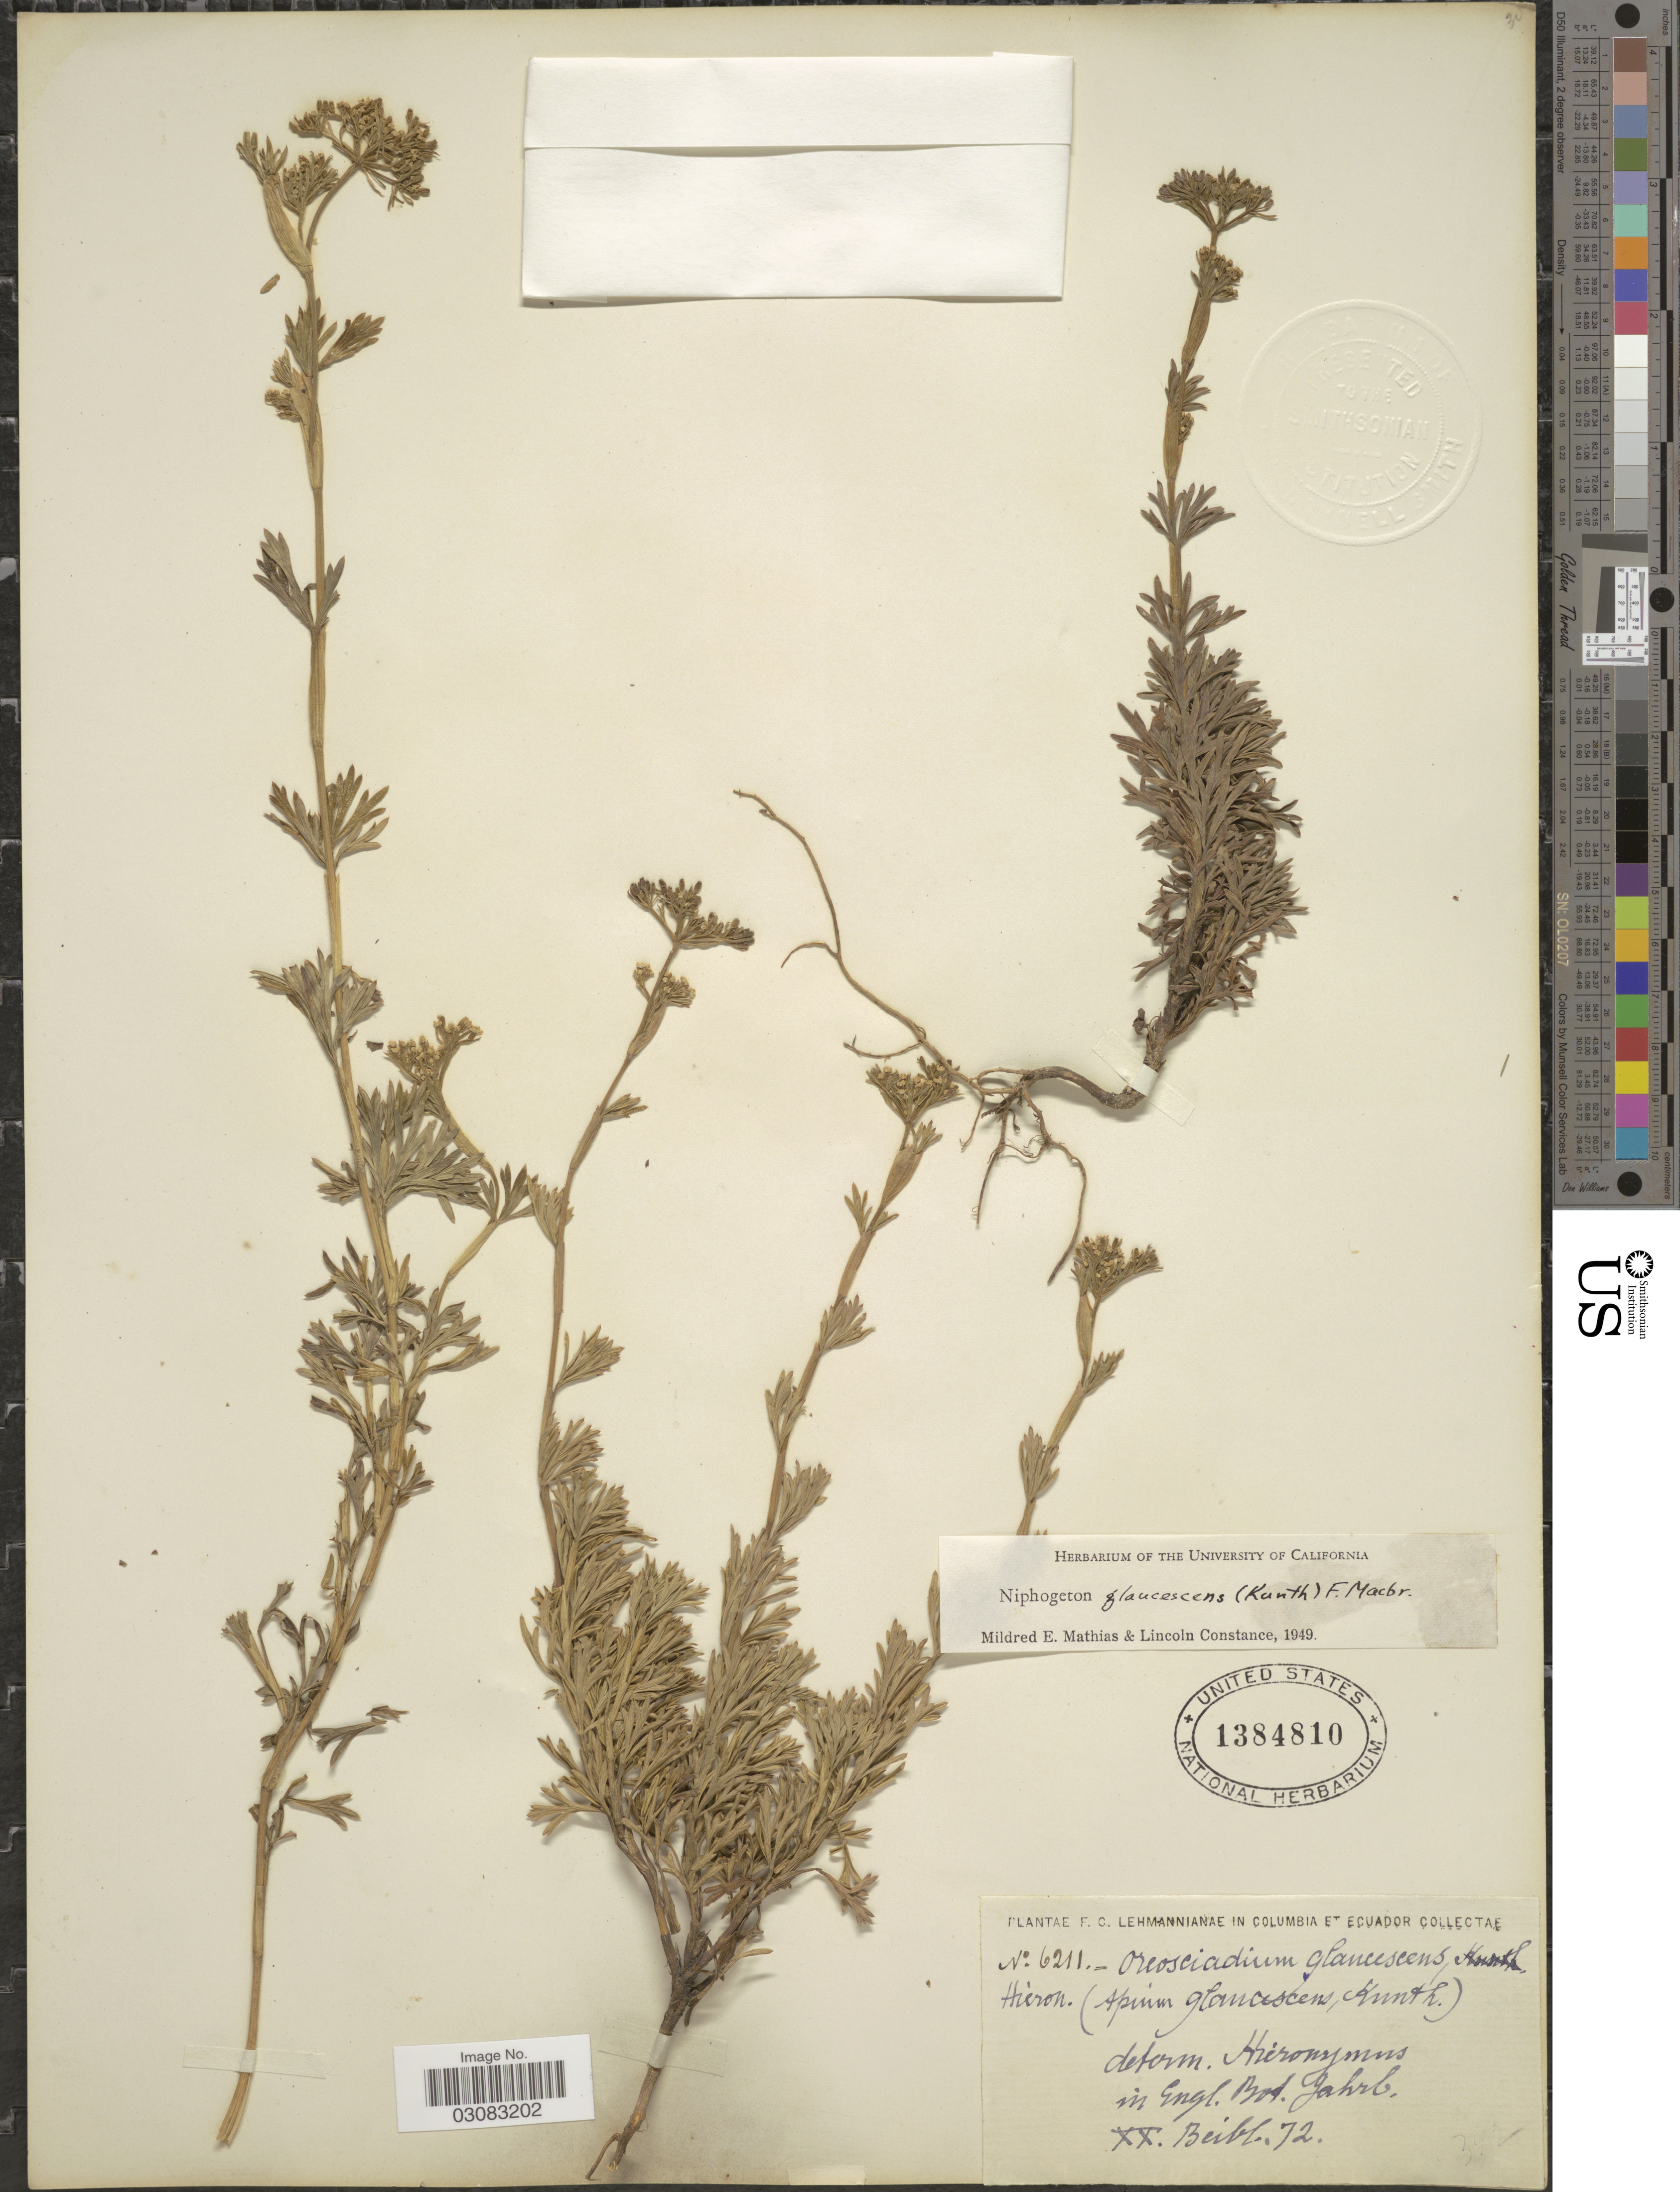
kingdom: Plantae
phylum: Tracheophyta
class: Magnoliopsida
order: Apiales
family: Apiaceae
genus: Niphogeton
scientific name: Niphogeton glaucescens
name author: (Kunth) J.F. Macbr.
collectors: F. C. Lehmann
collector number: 6211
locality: In Columbia et Ecuador.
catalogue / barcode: US 1384810